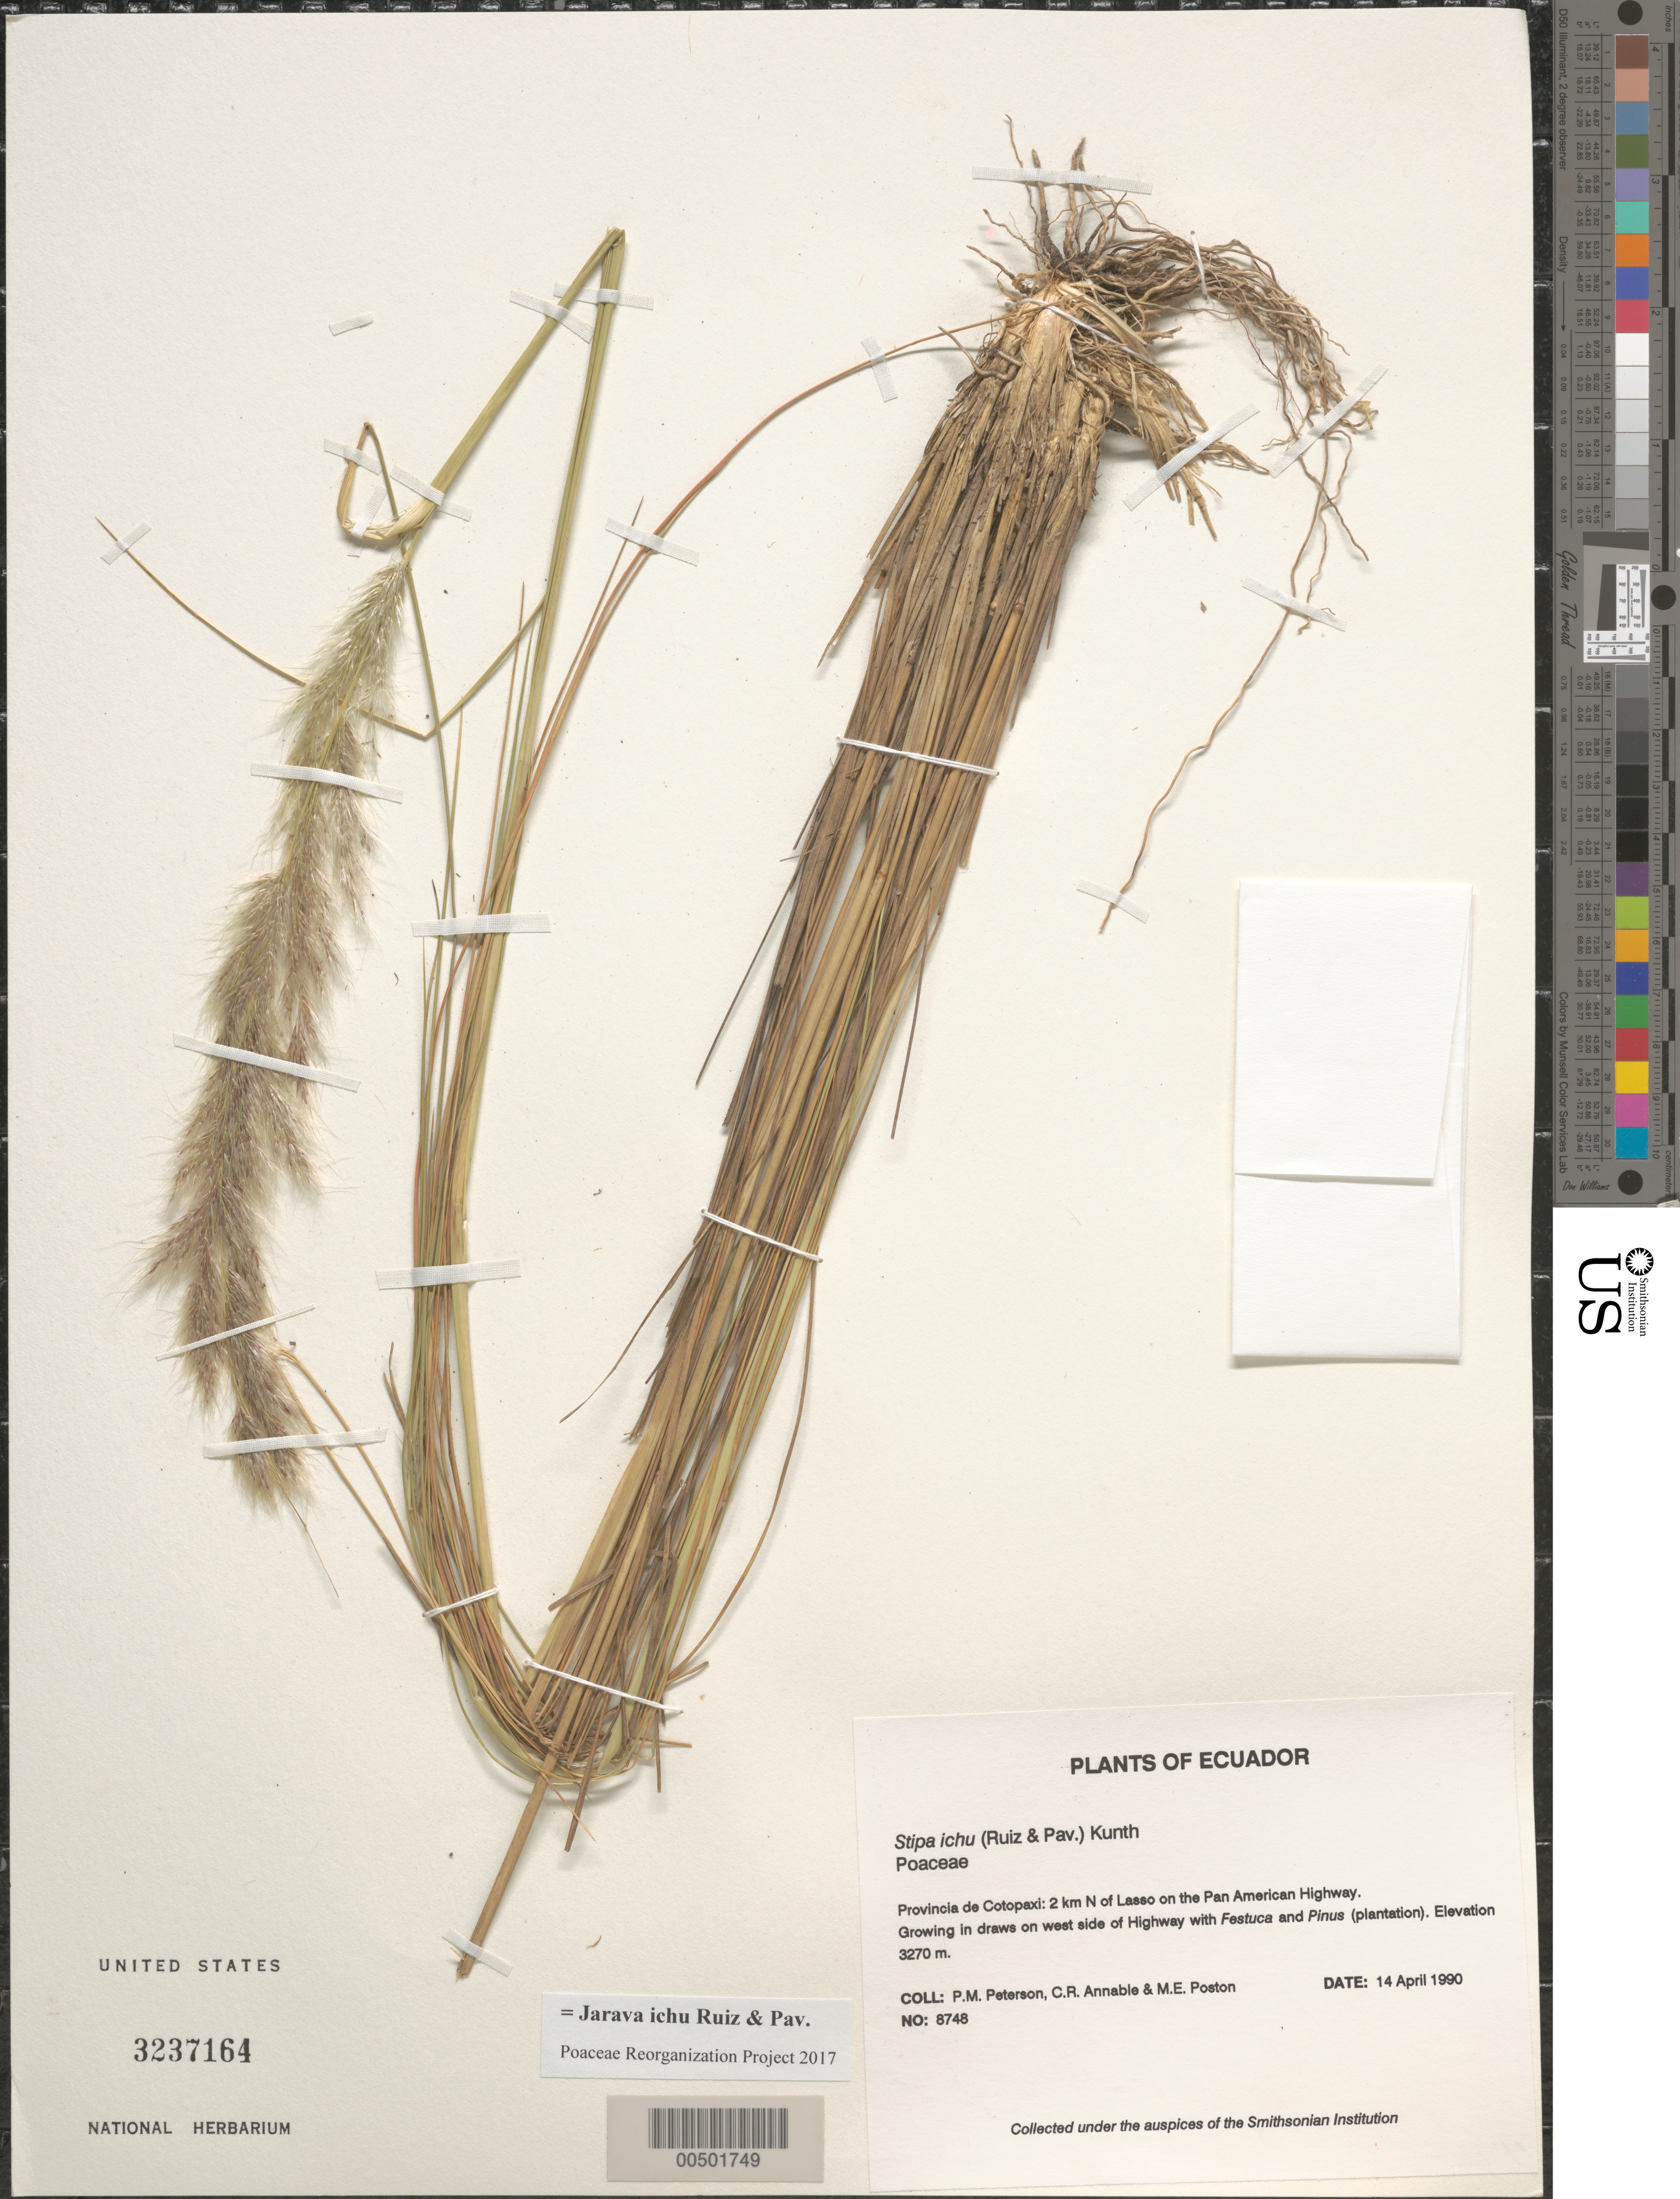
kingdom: Plantae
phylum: Tracheophyta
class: Liliopsida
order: Poales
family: Poaceae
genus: Jarava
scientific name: Jarava ichu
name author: Ruiz & Pav.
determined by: Poaceae Reorganization Project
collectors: P. M. Peterson, C. R. Annable & M. Poston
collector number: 08748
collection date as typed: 14 Apr 1990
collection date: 1990-04-14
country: Ecuador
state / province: Cotopaxi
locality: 2 km N of Lasso on the Pan American Highway.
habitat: Growing in draws on west side of Highway with Festuca and Pinus (plantation).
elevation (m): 3270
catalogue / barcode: US 3237164